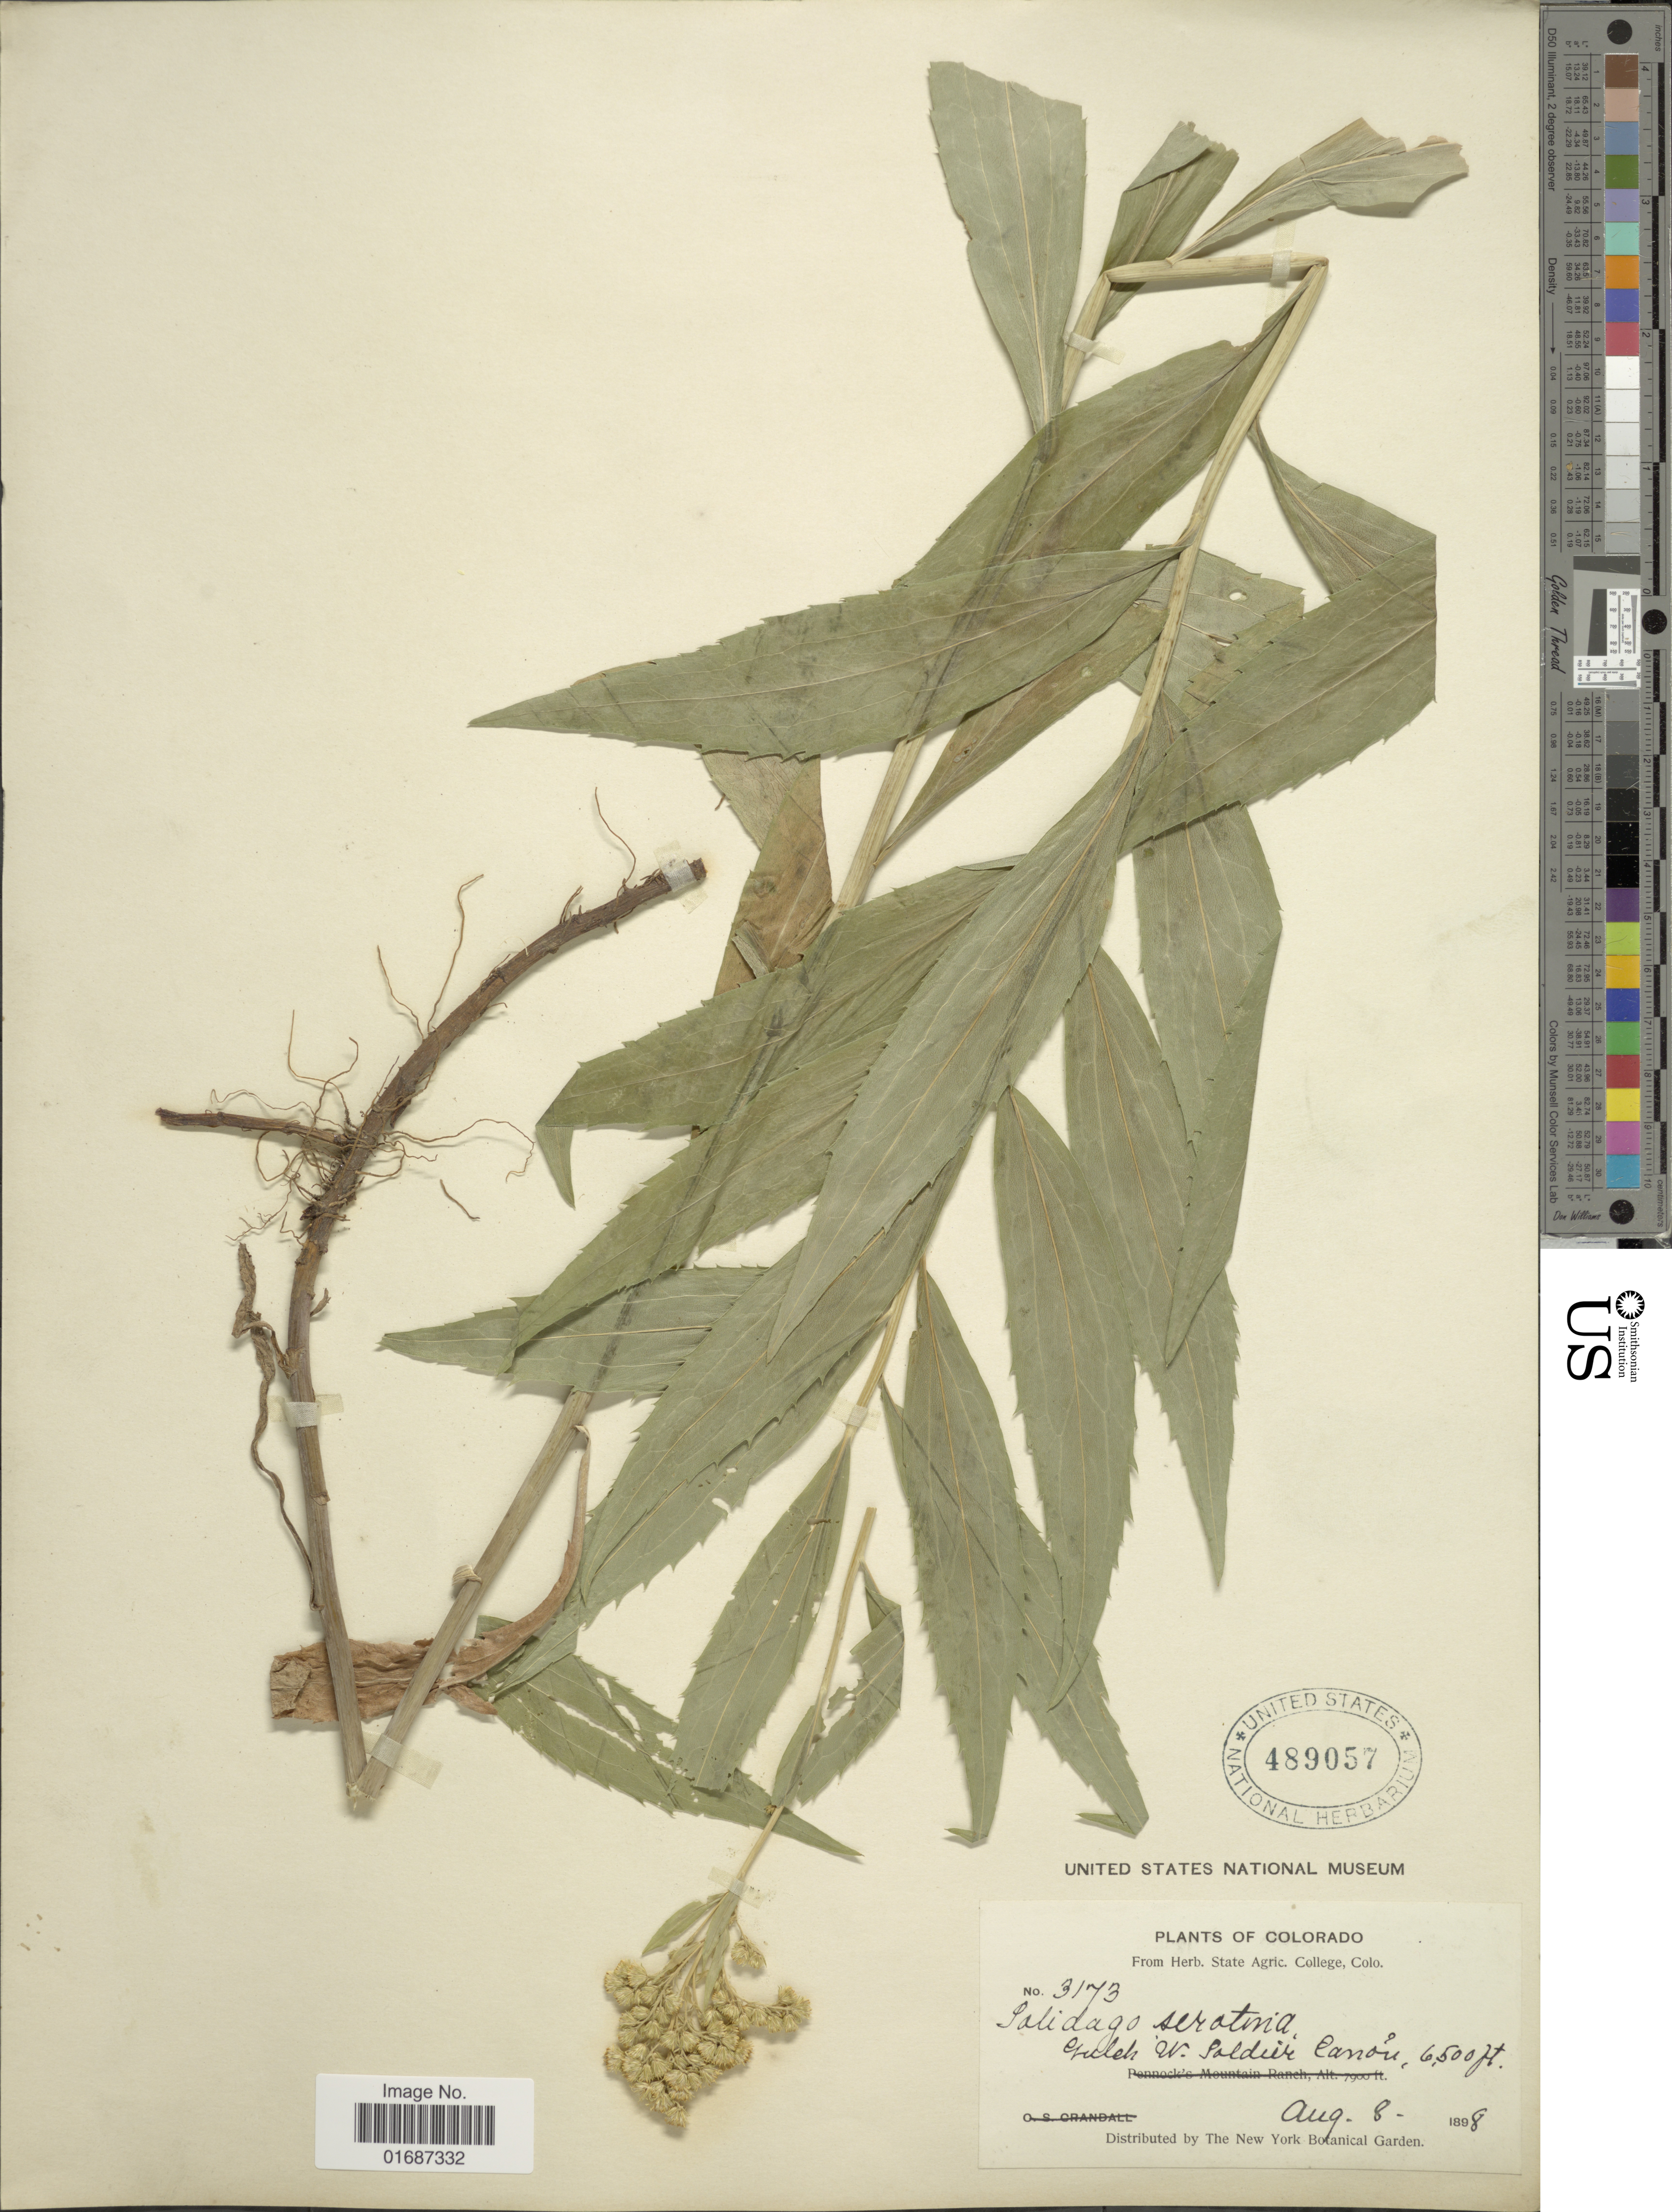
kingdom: Plantae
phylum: Tracheophyta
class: Magnoliopsida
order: Asterales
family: Asteraceae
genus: Solidago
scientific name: Solidago gigantea var. leiophylla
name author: Fernald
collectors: ex herb. State Agric. College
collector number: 3173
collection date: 1898-08-08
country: United States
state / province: Colorado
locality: Guleh W. Soldier Canon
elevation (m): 1981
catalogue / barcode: US 489057